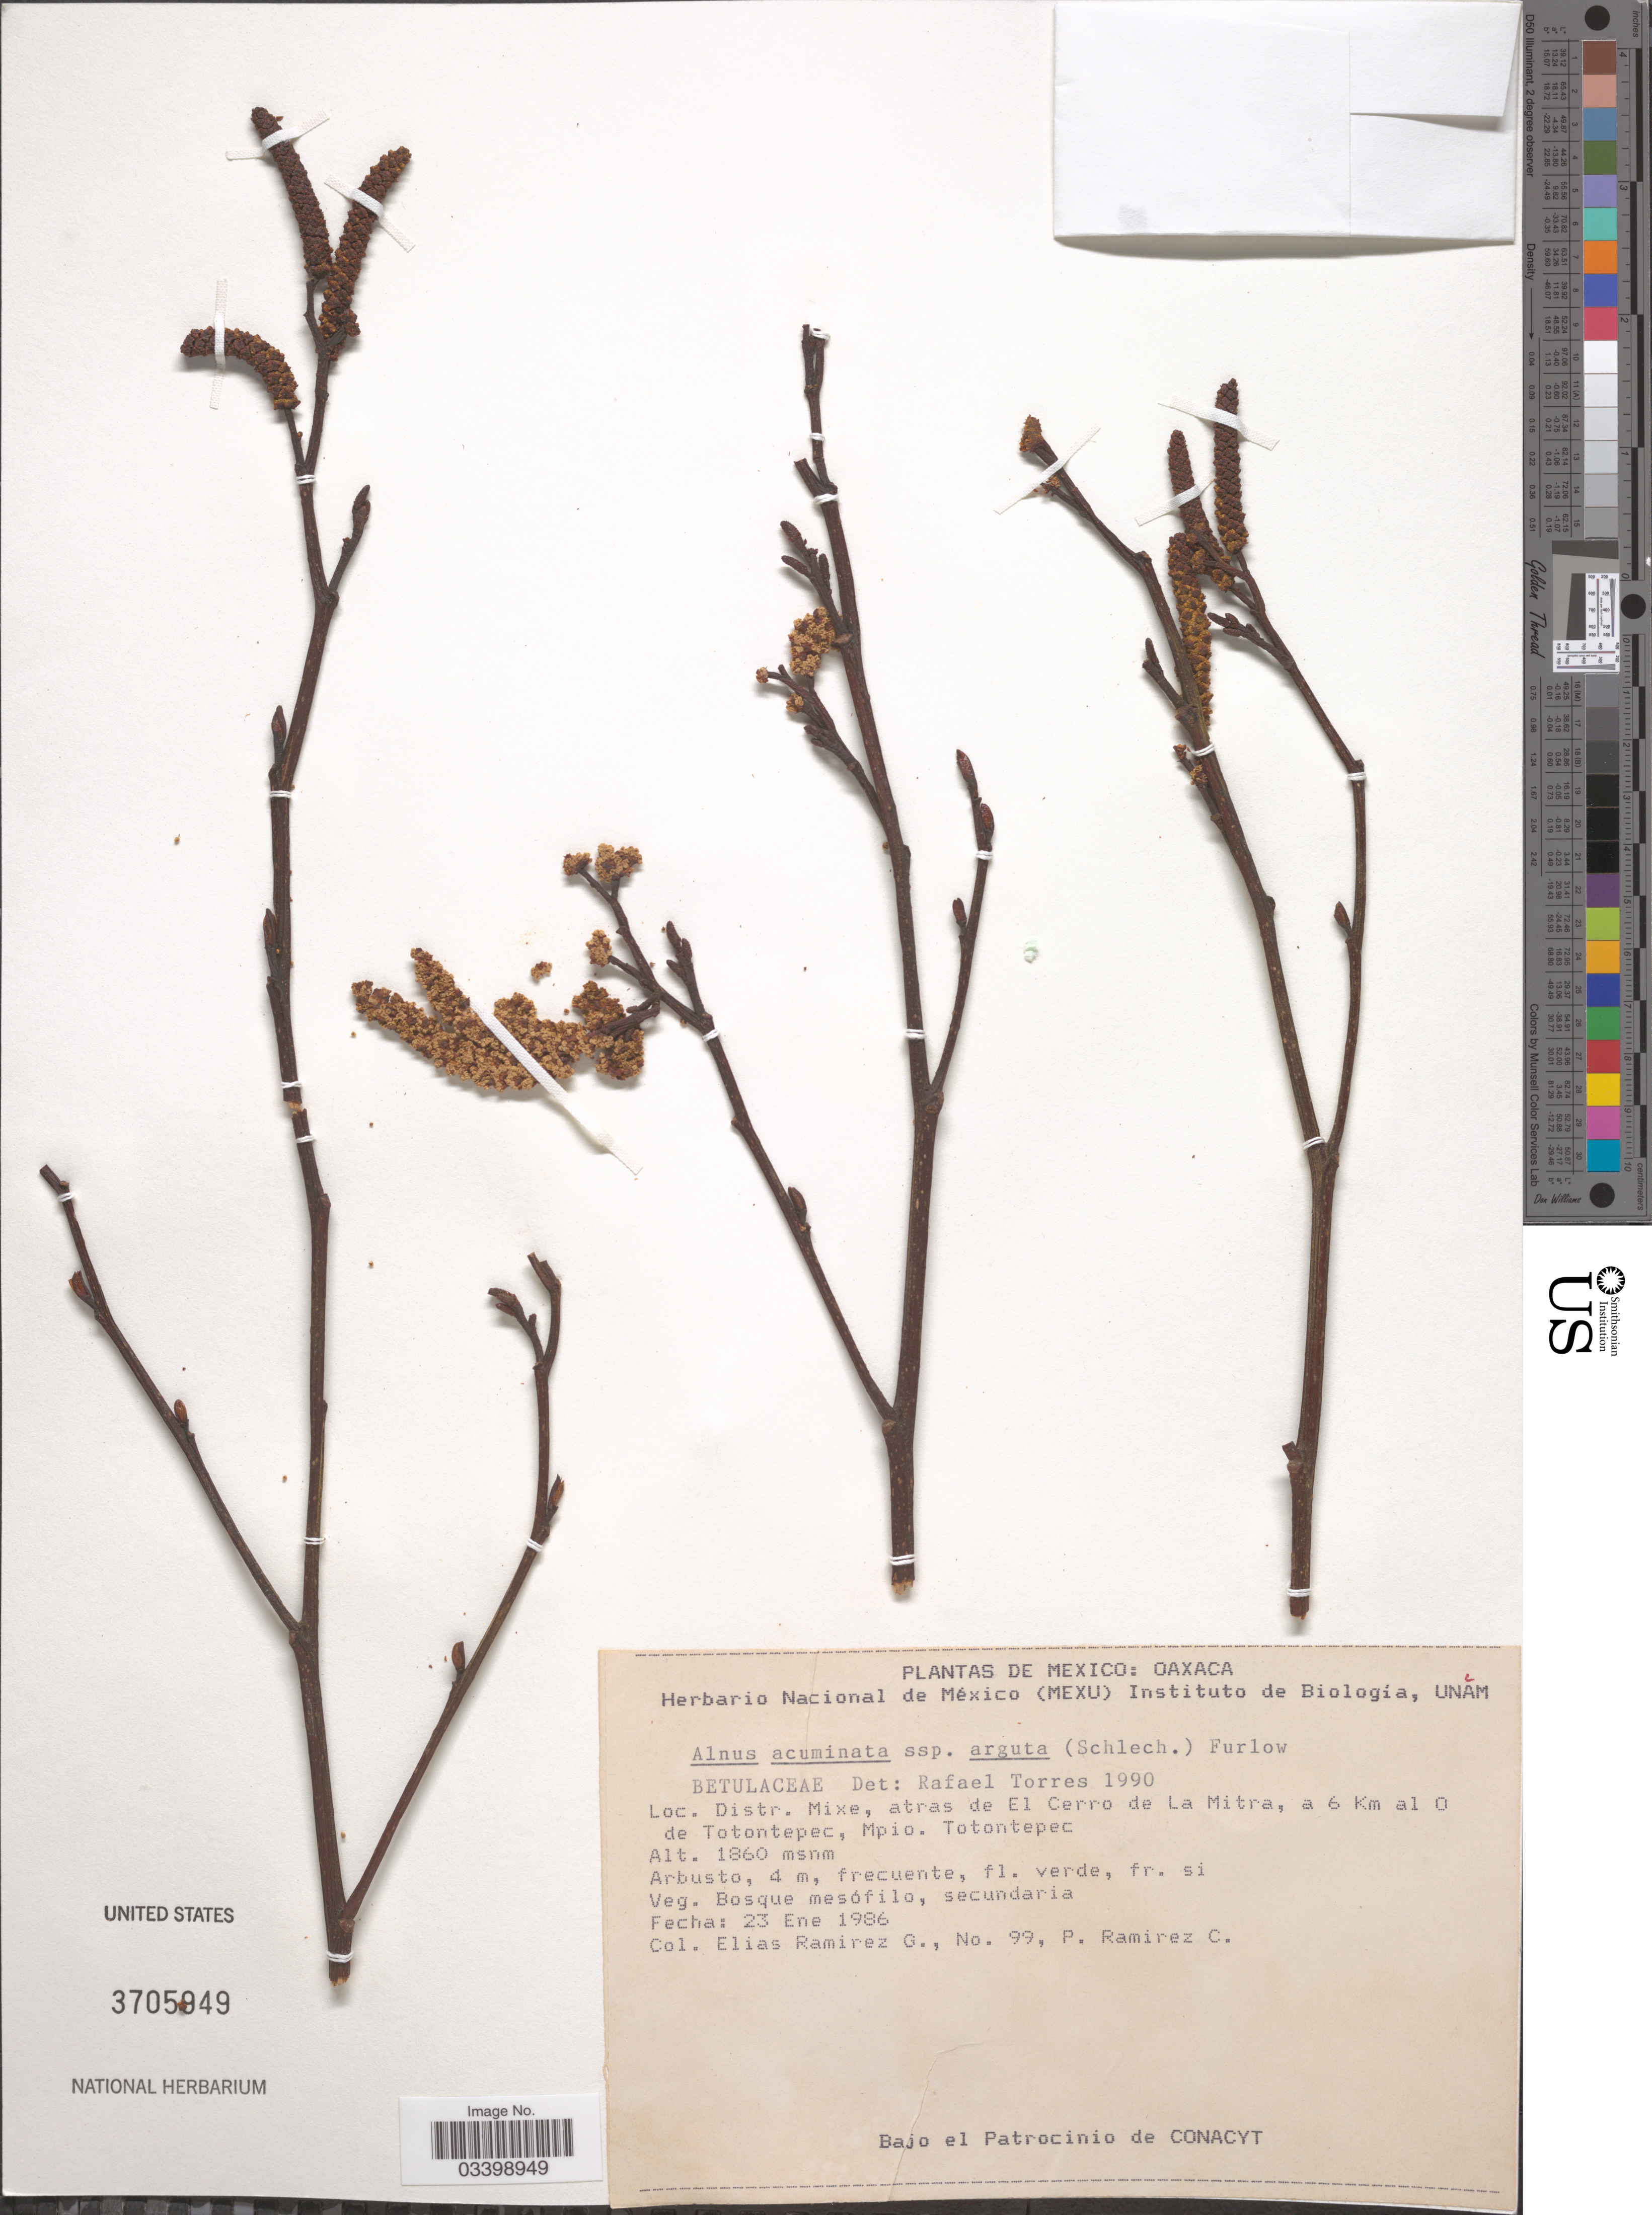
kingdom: Plantae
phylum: Tracheophyta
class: Magnoliopsida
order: Fagales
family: Betulaceae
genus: Alnus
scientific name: Alnus acuminata subsp. arguta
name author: (Schltdl.) Furlow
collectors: E. Ramirez G. & P. Ramirez C.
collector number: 99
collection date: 1986-01-23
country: Mexico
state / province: Oaxaca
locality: Distr. Mixe, atras de El Cerro de La Mitra, a 6 Km al O de Totontepec, Mpio. Totontepec.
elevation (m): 1860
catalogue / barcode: US 3705949